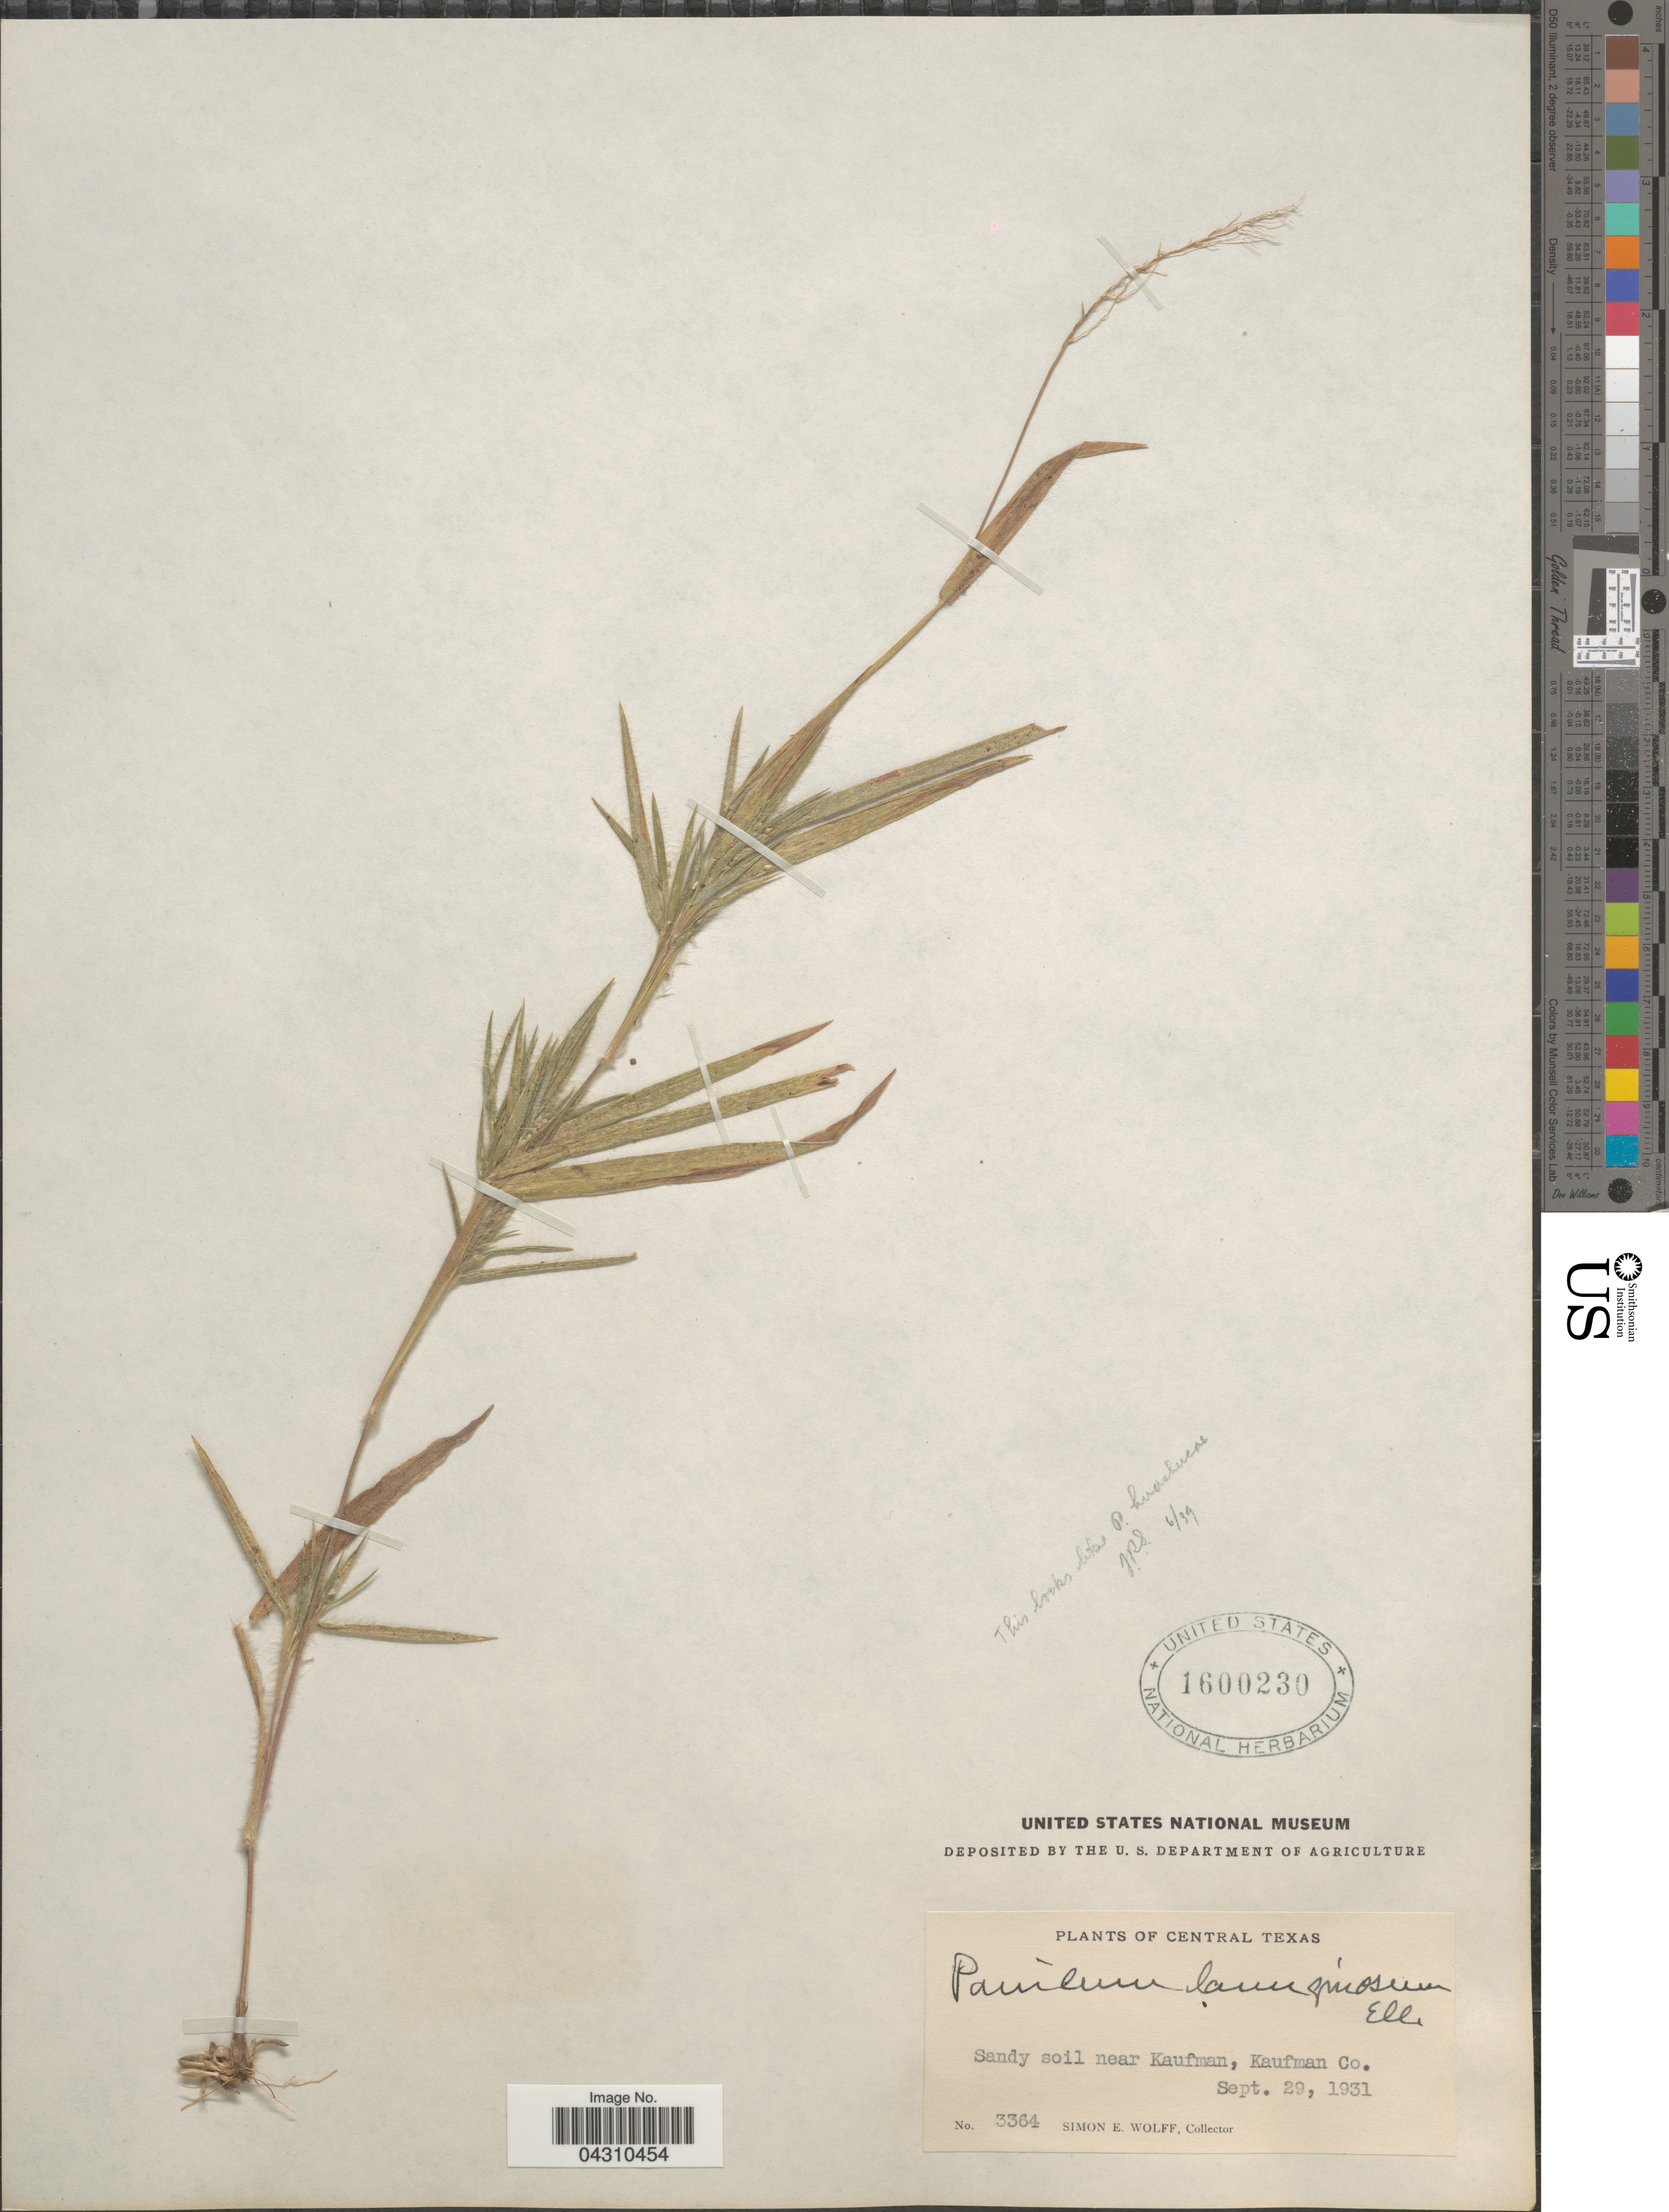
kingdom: Plantae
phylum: Tracheophyta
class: Liliopsida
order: Poales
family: Poaceae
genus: Dichanthelium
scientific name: Dichanthelium acuminatum var. acuminatum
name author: (Sw.) Gould & C.A. Clark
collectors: S. E. Wolff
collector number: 3364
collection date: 1931-09-29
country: United States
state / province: Texas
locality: Central Texas. Sandy soil near Kaufman, Kaufman Co.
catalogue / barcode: US 1600230